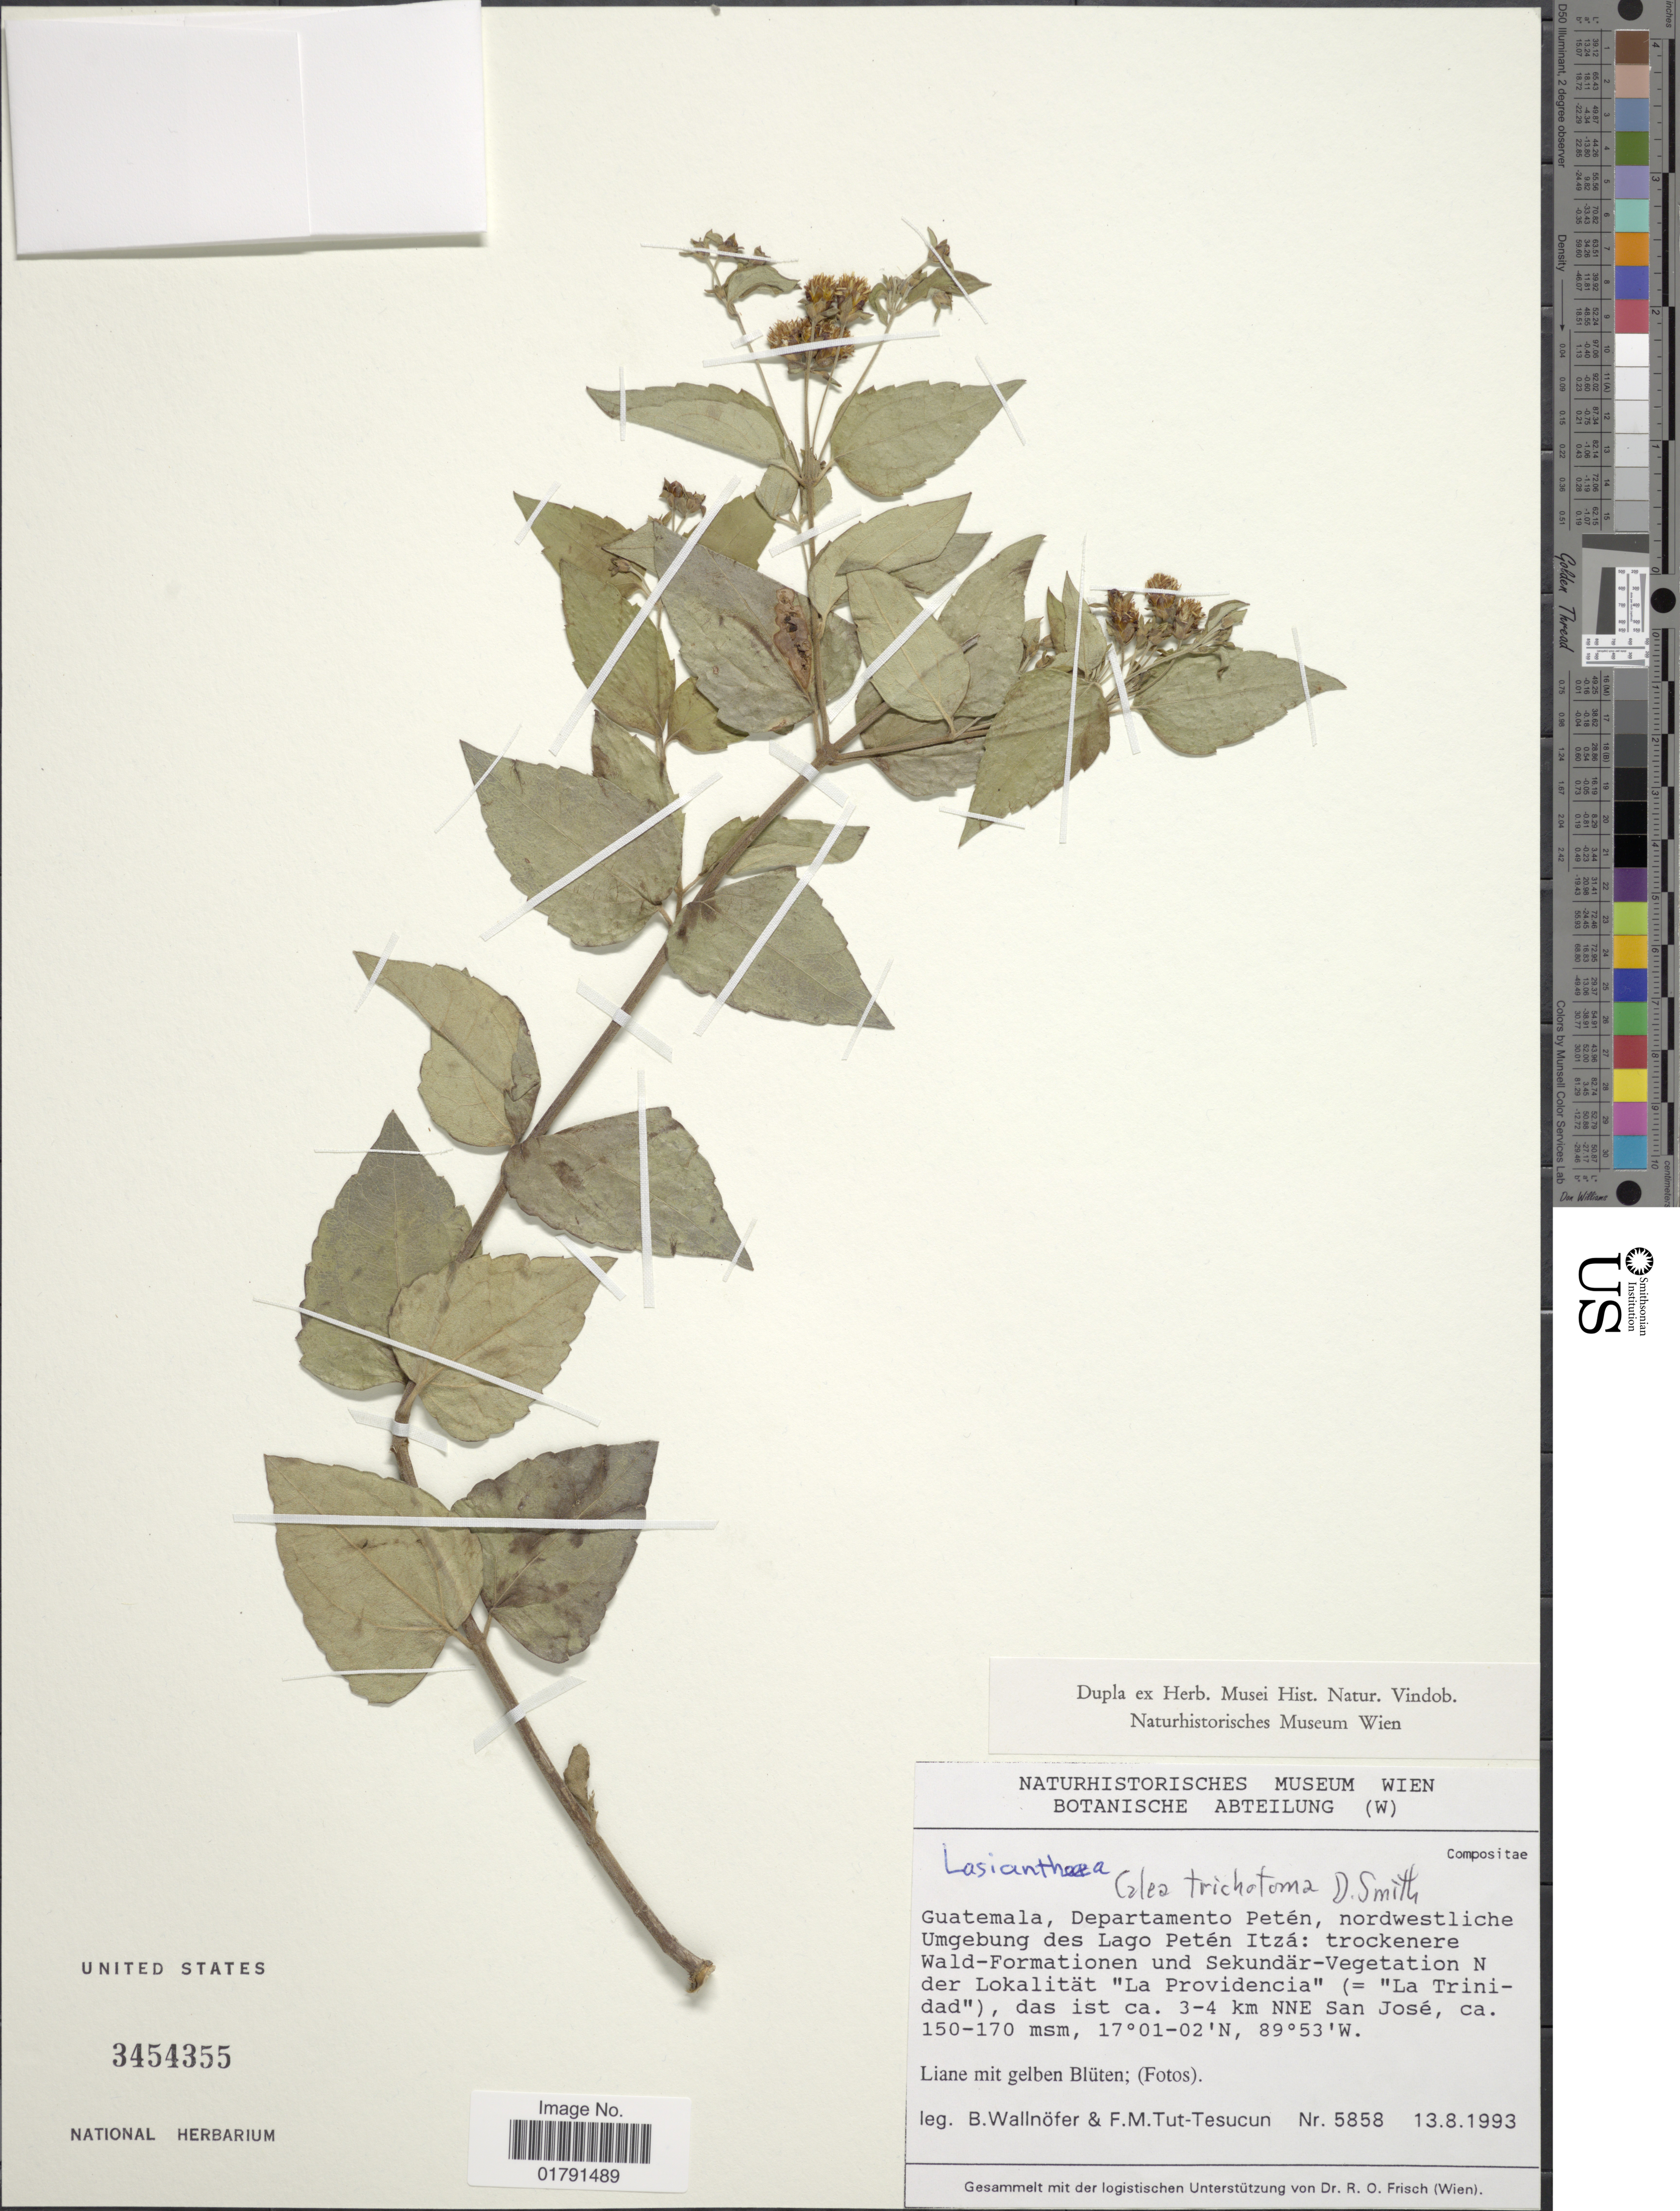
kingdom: Plantae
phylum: Tracheophyta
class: Magnoliopsida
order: Asterales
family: Asteraceae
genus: Calea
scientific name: Calea trichotoma var. trichotoma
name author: Donn. Sm.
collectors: B. Wallnöfer & F. Tut-Tesucun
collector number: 5858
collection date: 1993-08-13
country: Guatemala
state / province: El Petén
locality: Nortwestliche Umgebung des Lago Peten Itza, La Provindencia (La Trinidad), das ist ca 3-4 km NNE San Jose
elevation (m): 150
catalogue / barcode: US 3454355